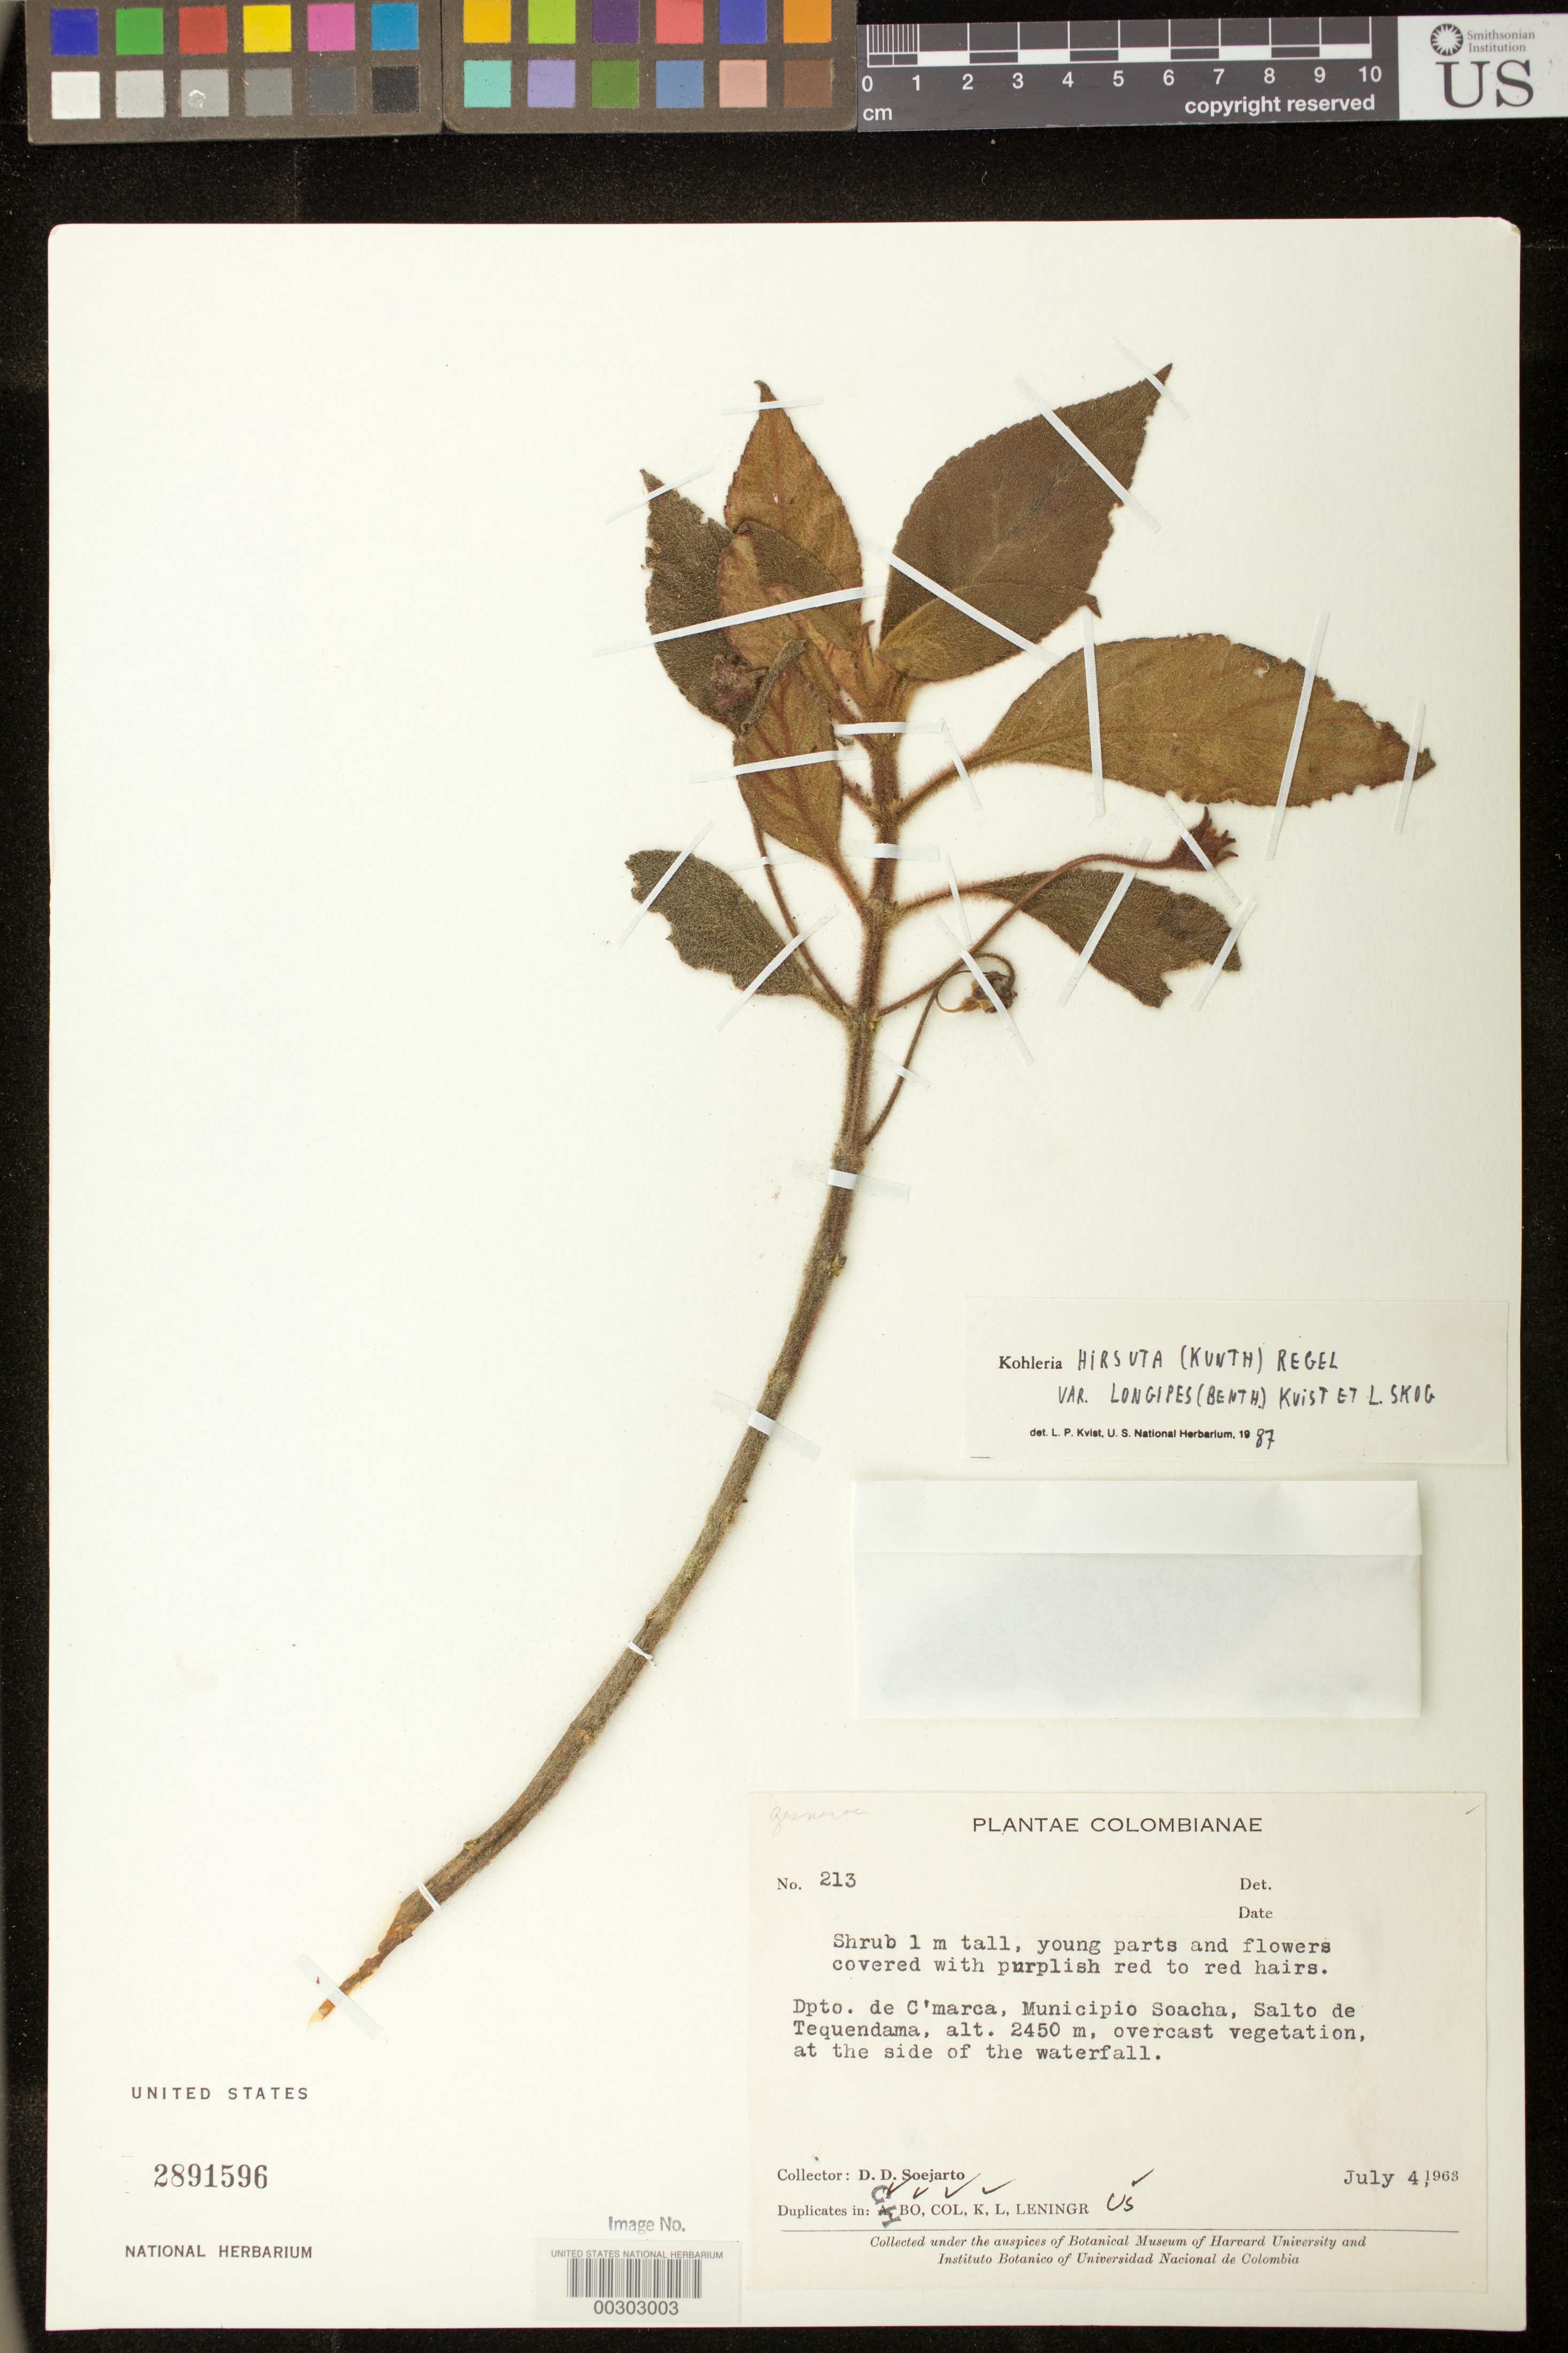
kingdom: Plantae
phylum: Tracheophyta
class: Magnoliopsida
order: Lamiales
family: Gesneriaceae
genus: Kohleria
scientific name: Kohleria hirsuta var. longipes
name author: (Benth.) L.P. Kvist & L.E. Skog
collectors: D. D. Soejarto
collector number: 213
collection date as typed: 04 Jul 1963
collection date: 1963-07-04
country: Colombia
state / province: Cundinamarca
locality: Mun. of Soacha, Salto de Tequendama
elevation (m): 2450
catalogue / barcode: US 2891596